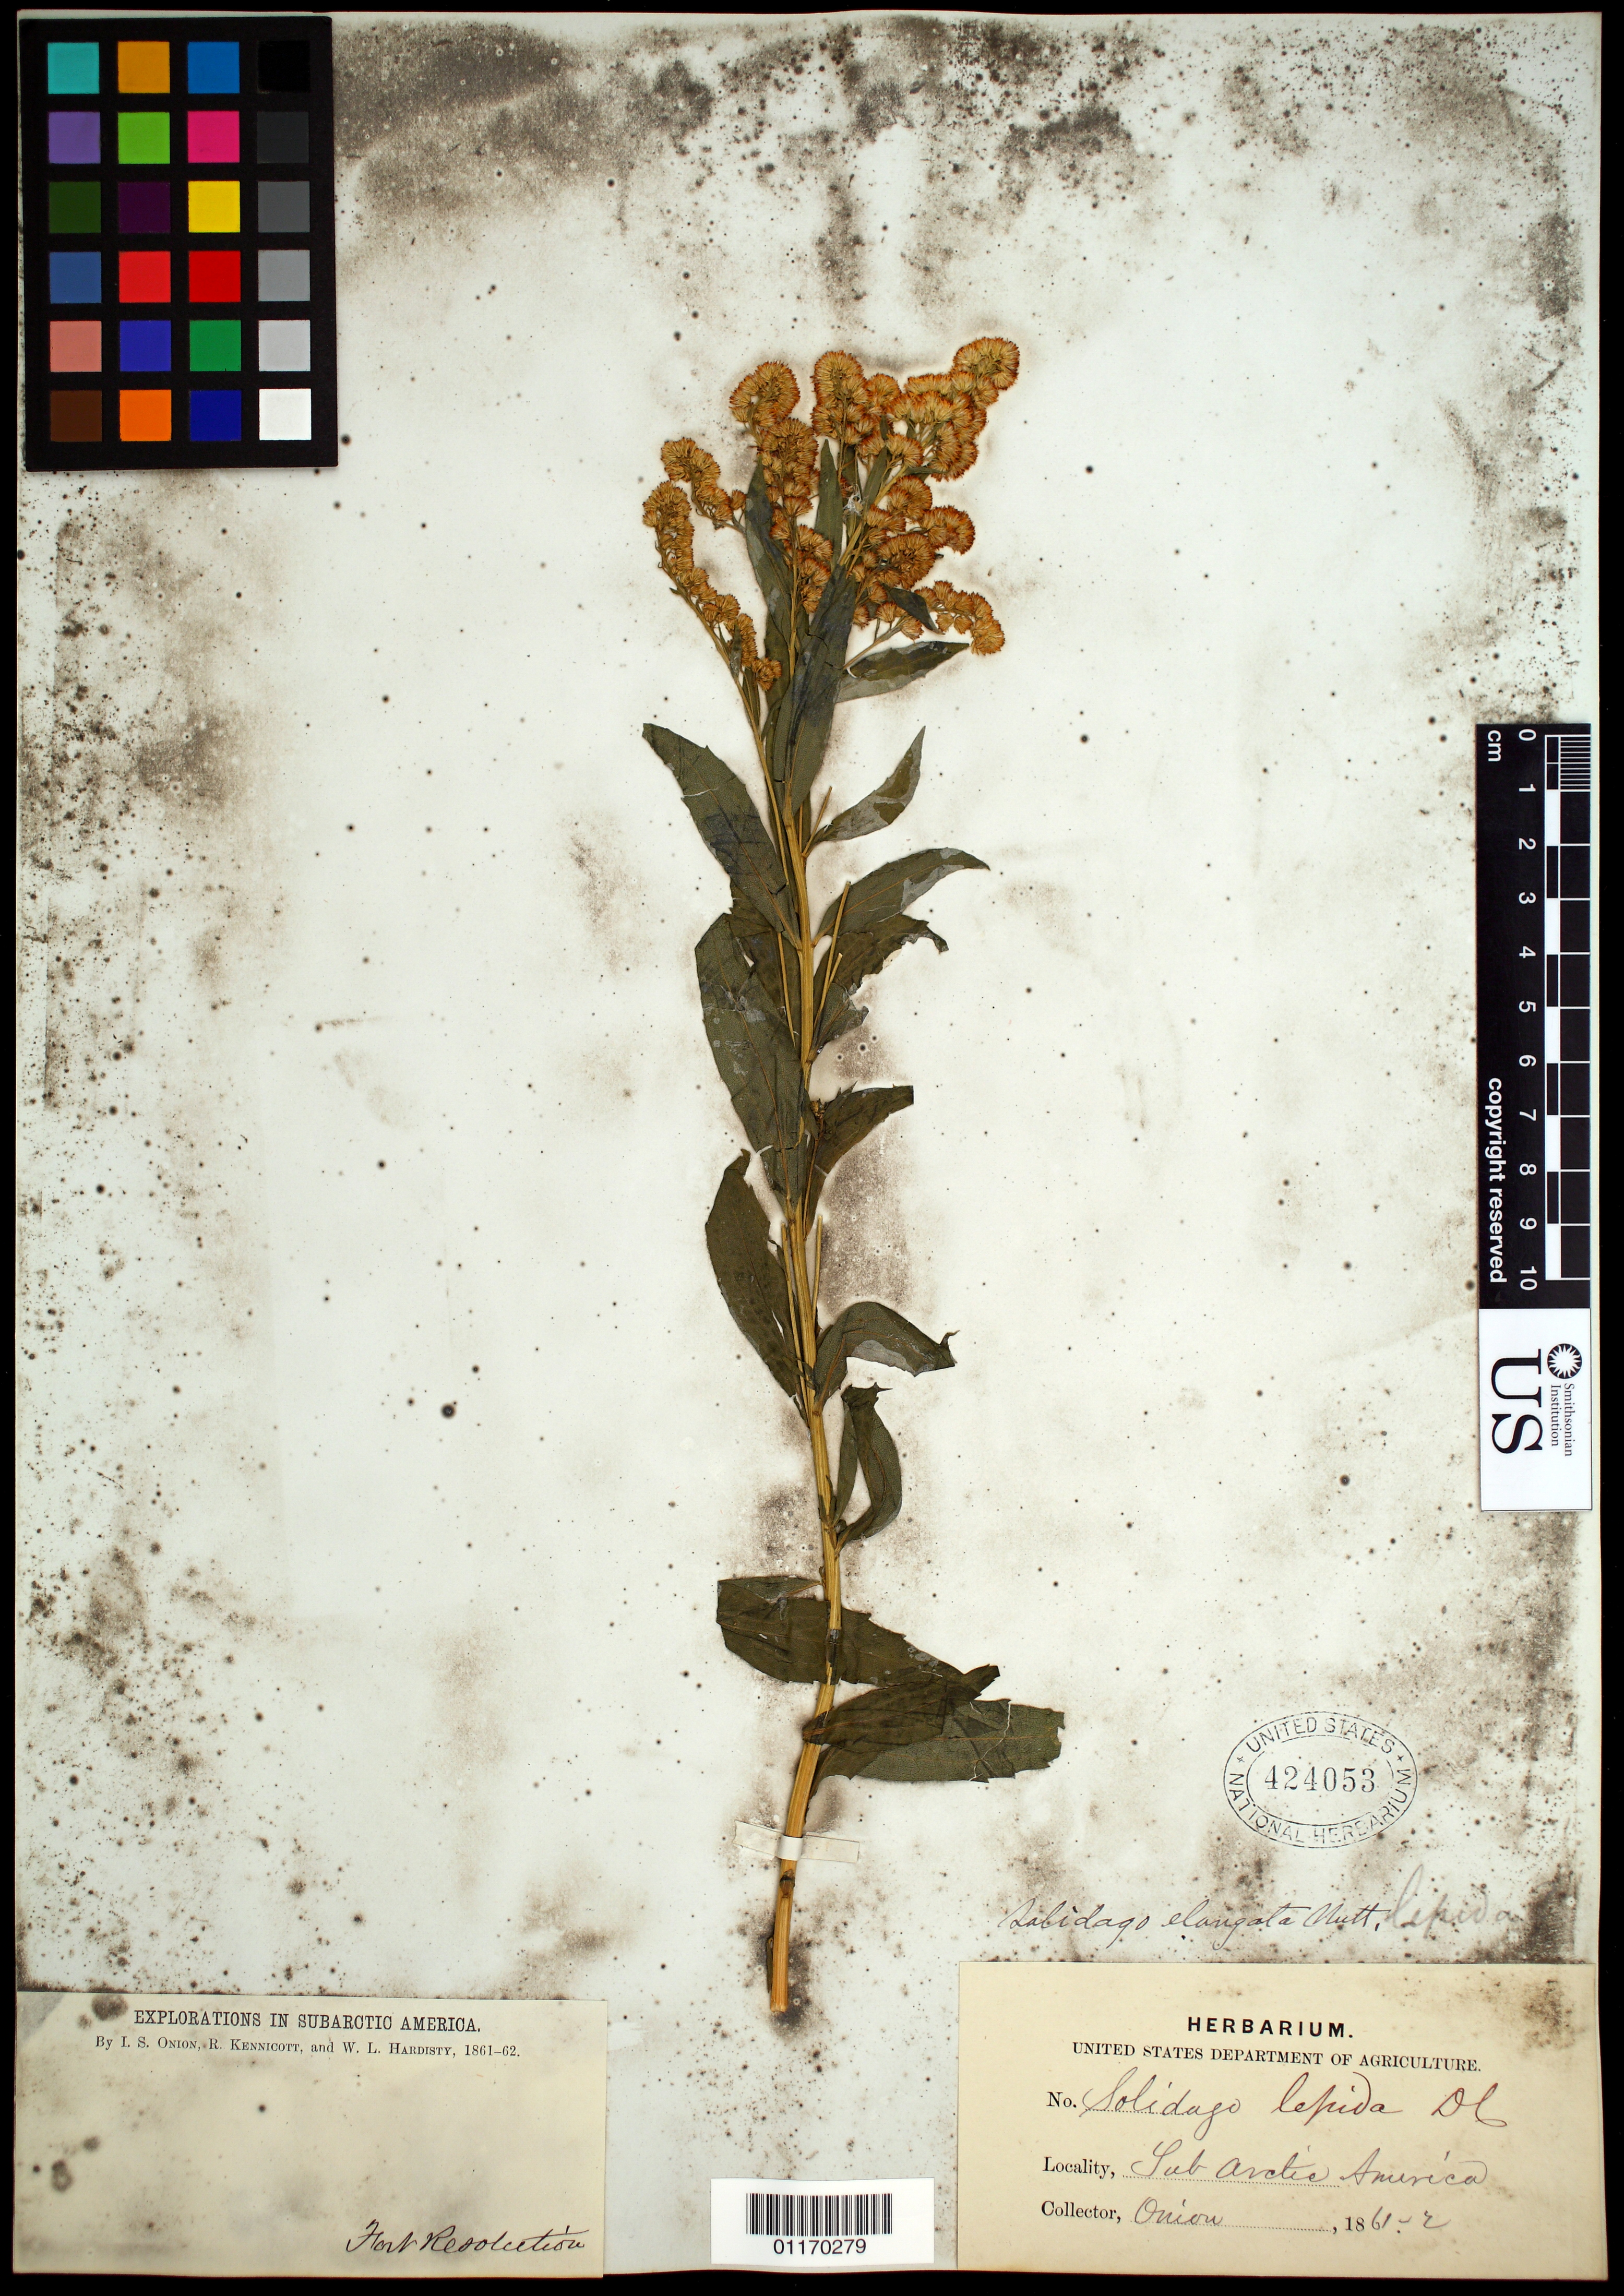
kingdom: Plantae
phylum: Tracheophyta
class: Magnoliopsida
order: Asterales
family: Asteraceae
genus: Solidago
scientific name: Solidago elongata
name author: Nutt.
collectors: I. Onion, R. Kennicott & W. Hardisty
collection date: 1861/1862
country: Canada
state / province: Northwest Territories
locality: Fort Resolution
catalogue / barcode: US 424053